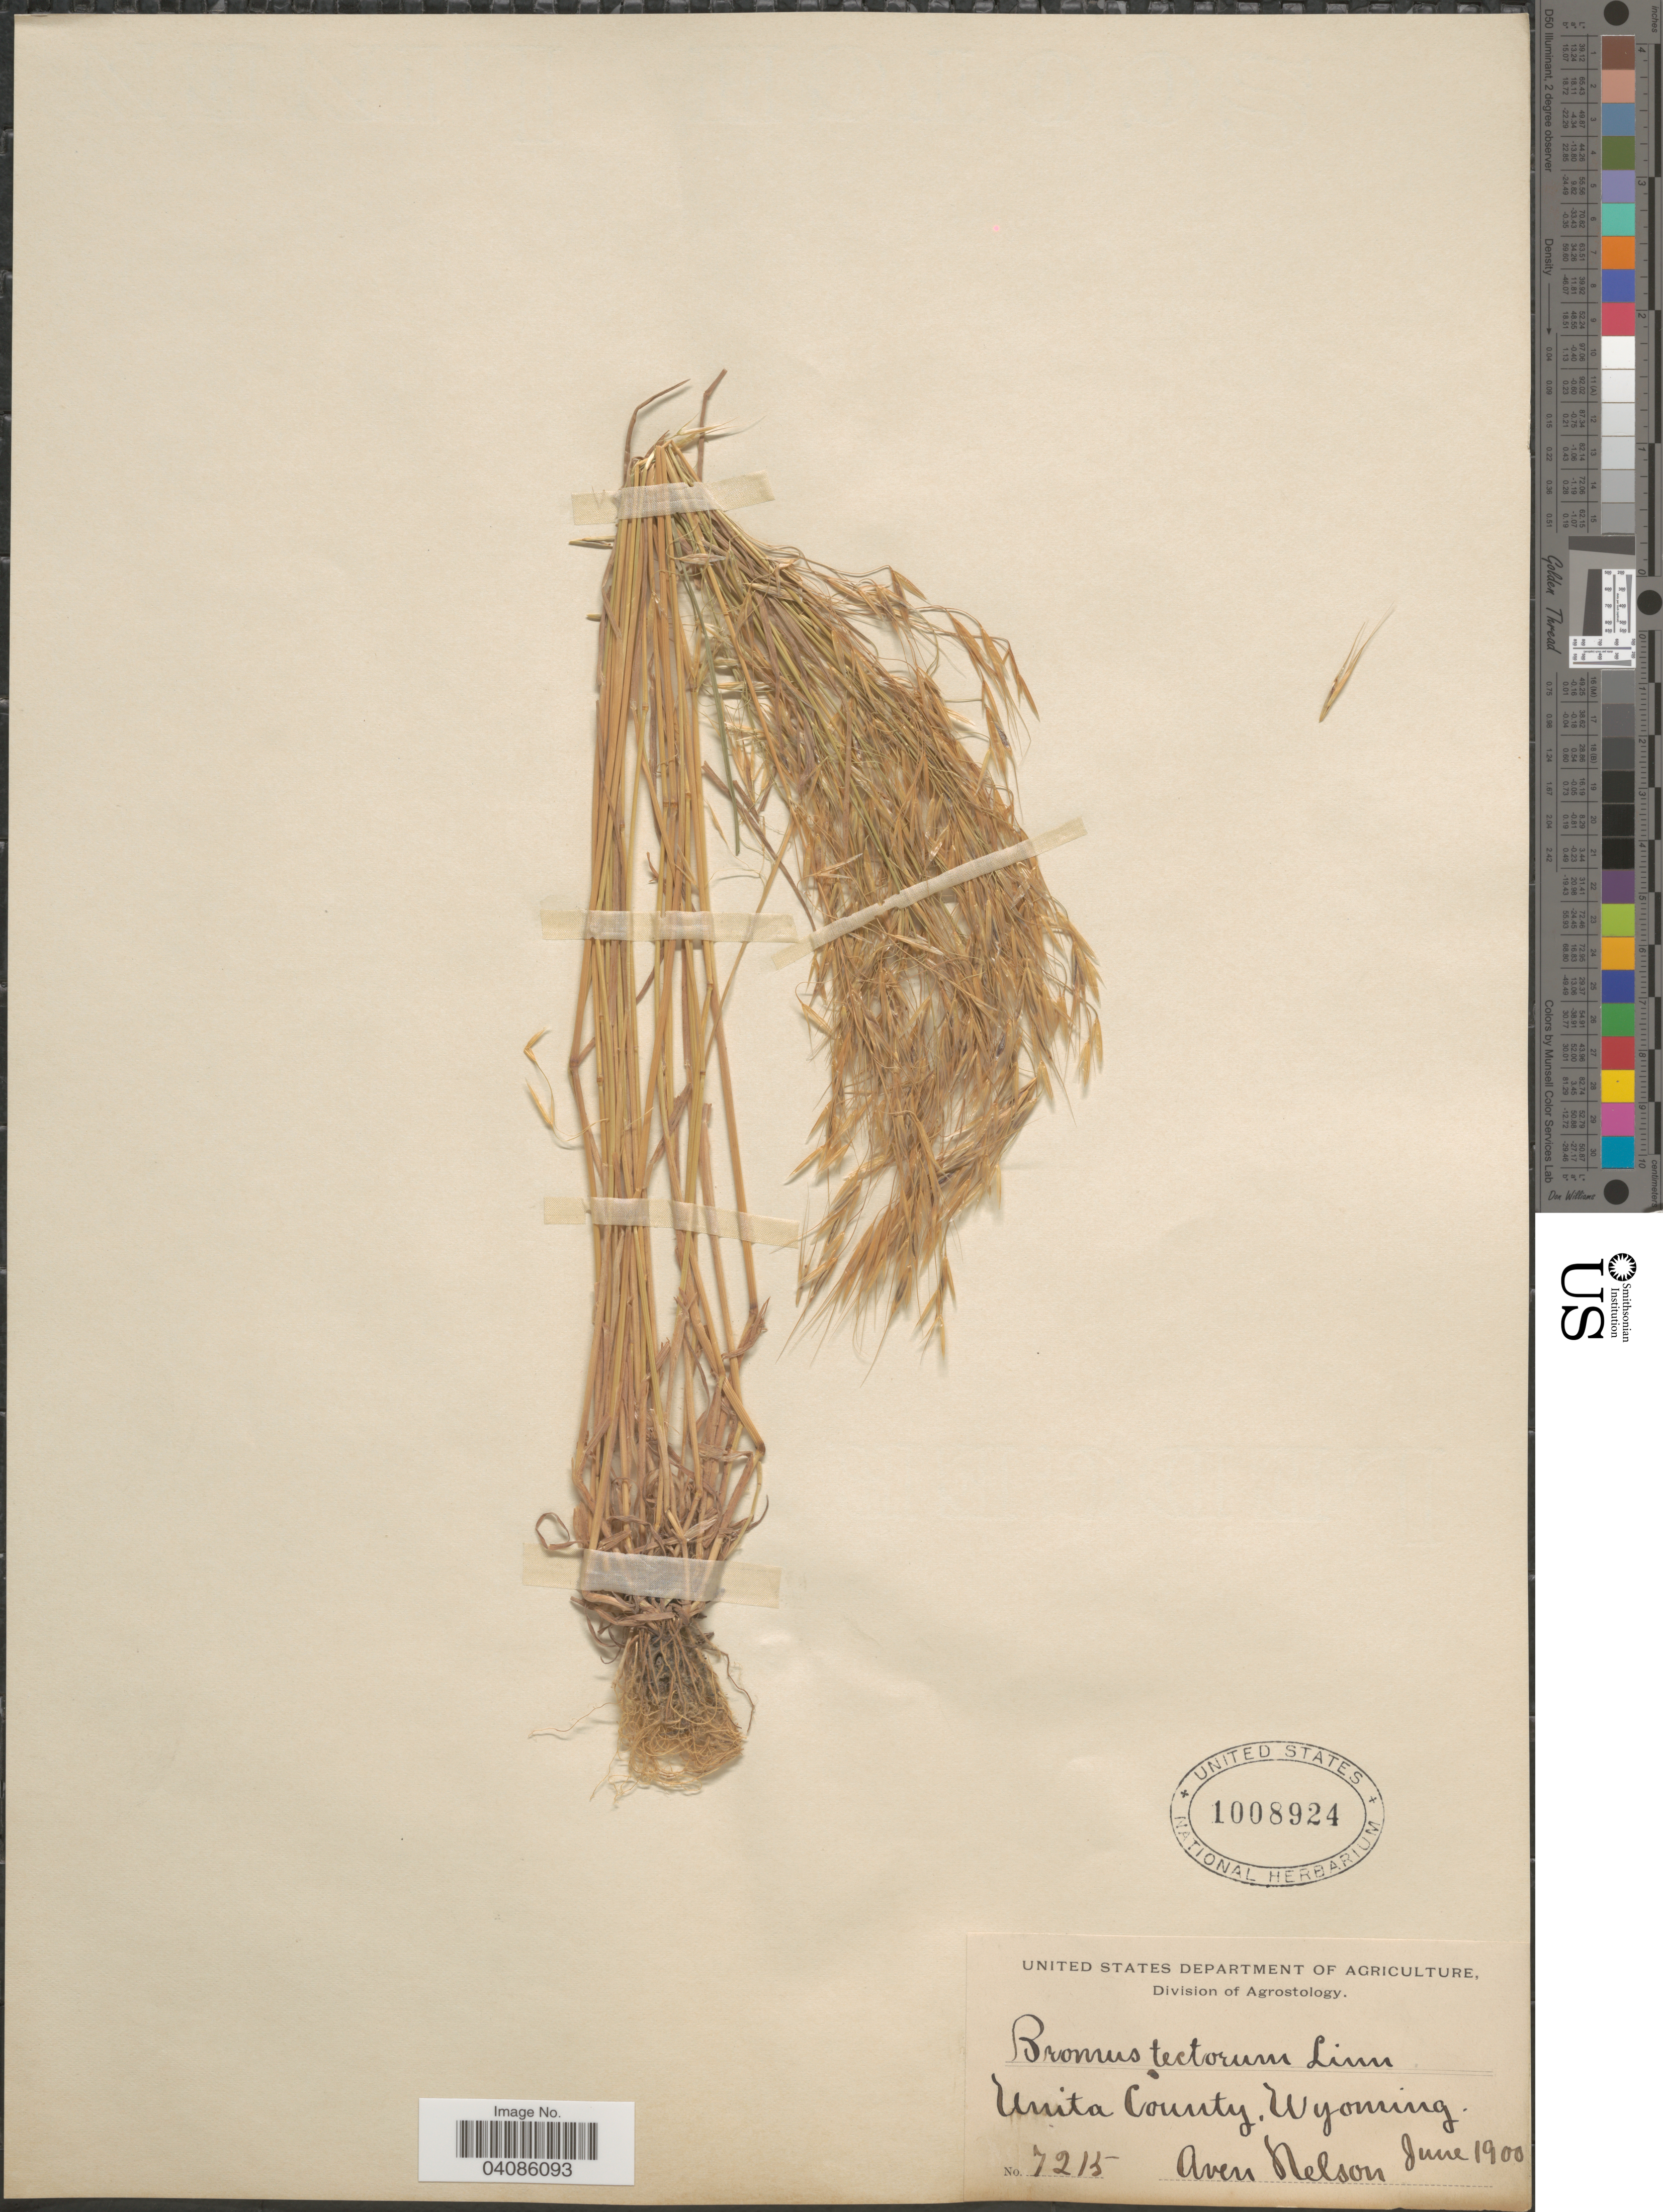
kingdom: Plantae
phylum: Tracheophyta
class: Liliopsida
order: Poales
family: Poaceae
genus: Bromus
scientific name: Bromus tectorum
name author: L.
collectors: A. Nelson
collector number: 7215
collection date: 1900-06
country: United States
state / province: Wyoming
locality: Uinta County.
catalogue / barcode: US 1008924